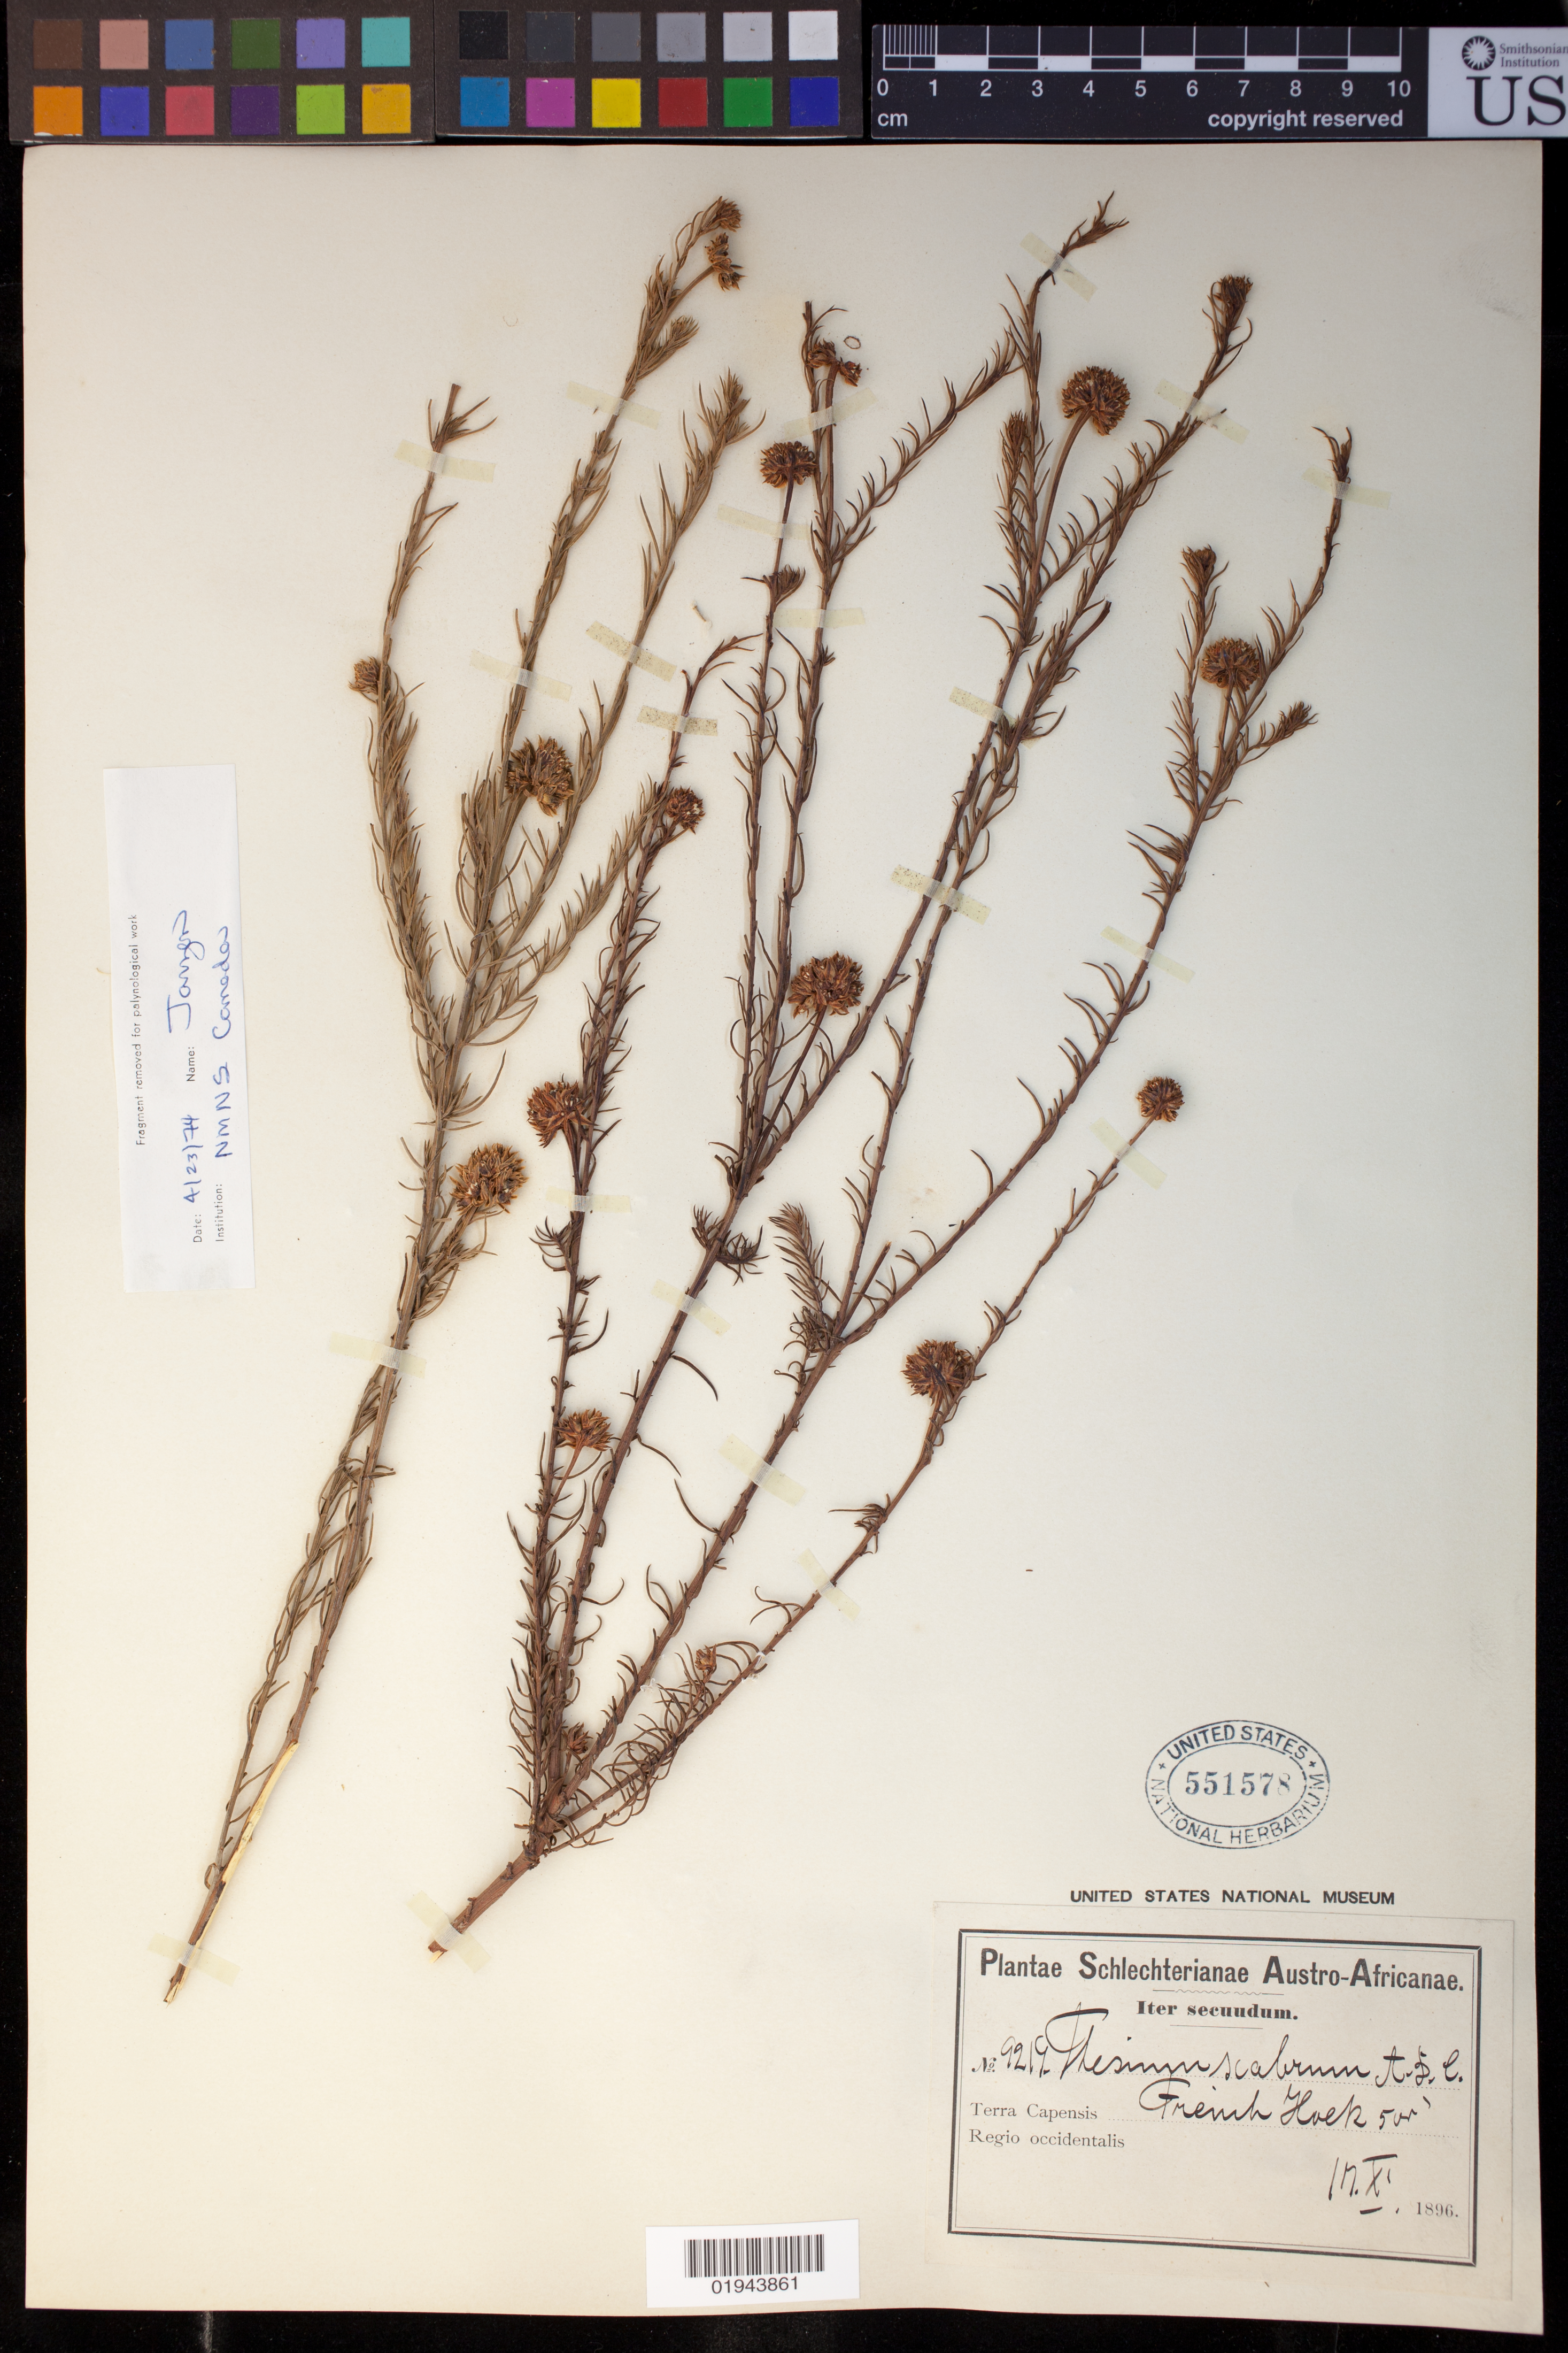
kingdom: Plantae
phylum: Tracheophyta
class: Magnoliopsida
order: Santalales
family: Thesiaceae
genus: Thesium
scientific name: Thesium scabrum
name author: L.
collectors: F. R. R. Schlechter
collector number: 9219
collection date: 1896-11-17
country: South Africa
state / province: Western Cape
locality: French Hoek [Franschhoek]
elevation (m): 152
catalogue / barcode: US 551578